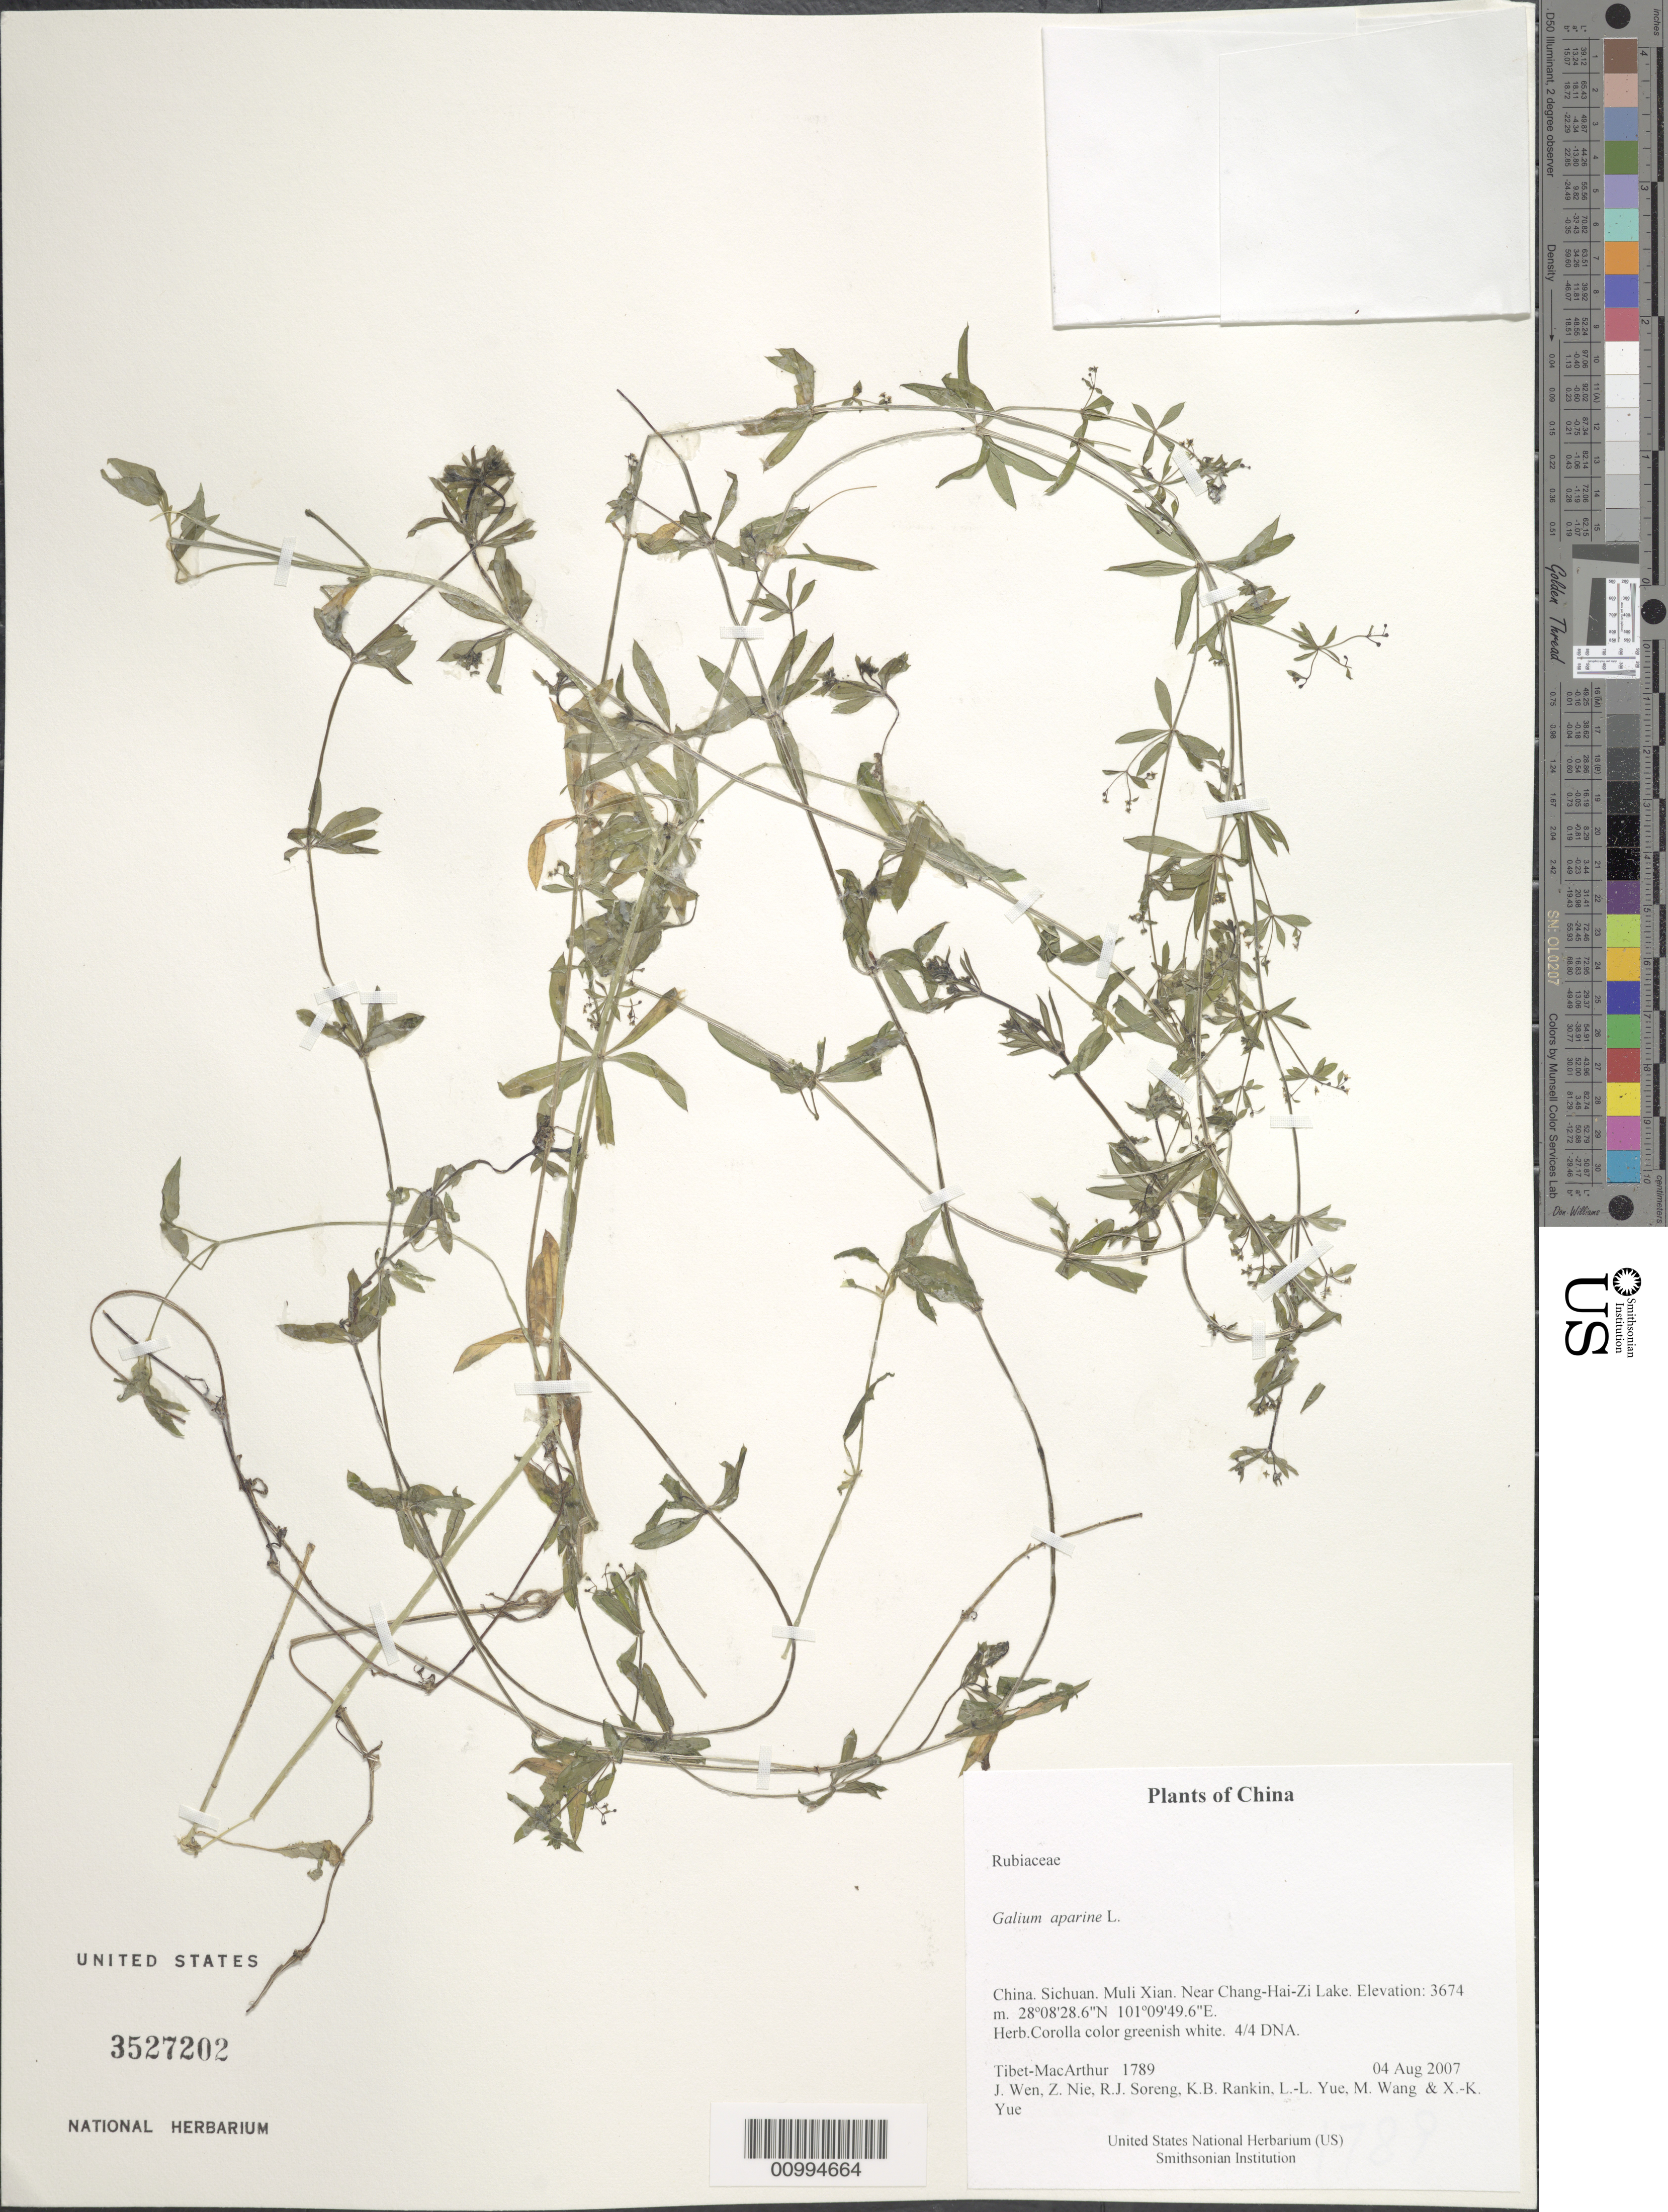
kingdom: Plantae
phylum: Tracheophyta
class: Magnoliopsida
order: Gentianales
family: Rubiaceae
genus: Galium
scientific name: Galium aparine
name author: L.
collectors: Tibet-MacArthur, J. Wen, Z. Nie, R. J. Soreng, K. Rankin, L. Yue, M. Wang & X. Yue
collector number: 1789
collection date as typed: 04 Aug 2007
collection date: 2007-08-04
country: China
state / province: Sichuan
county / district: Muli Xian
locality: Near Chang-Hai-Zi Lake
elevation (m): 3674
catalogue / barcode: US 3527202